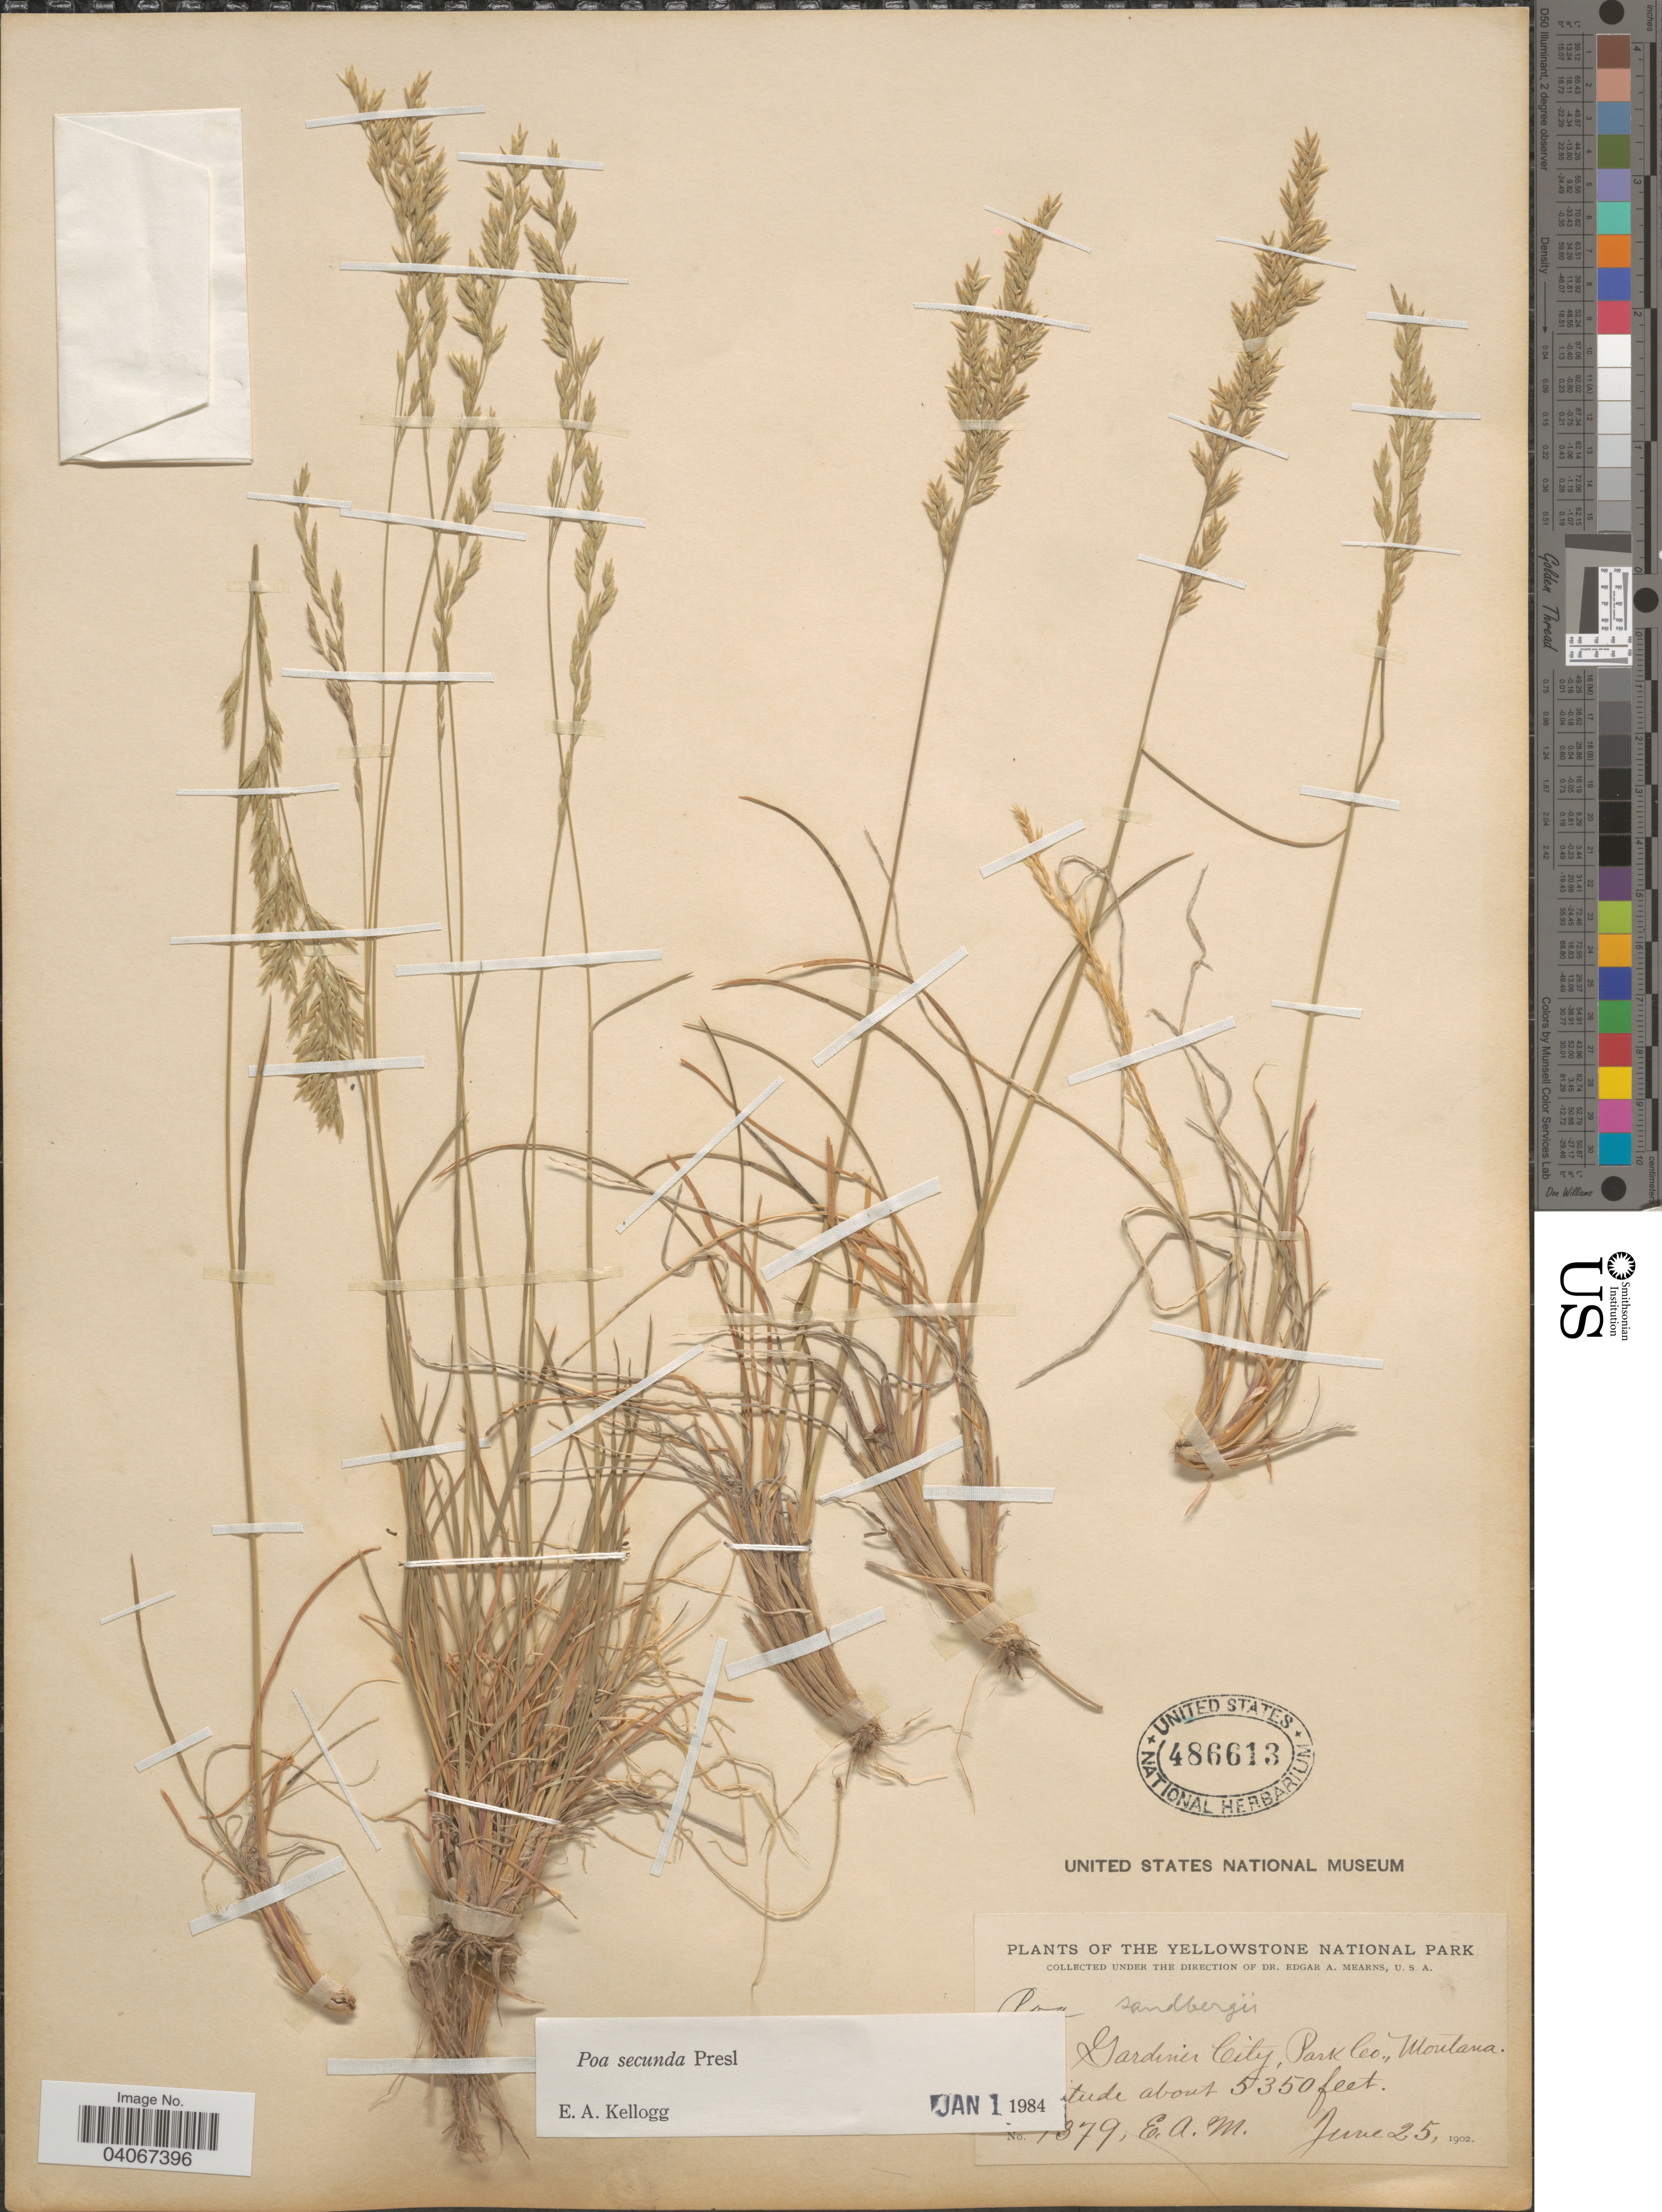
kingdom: Plantae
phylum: Tracheophyta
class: Liliopsida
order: Poales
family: Poaceae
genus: Poa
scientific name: Poa secunda subsp. secunda var. secunda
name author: J. Presl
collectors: E. A. Mearns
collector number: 1379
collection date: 1902-06-25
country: United States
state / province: Montana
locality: Yellowstone National Park. Gardiner City, Park Co.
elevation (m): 1631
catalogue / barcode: US 486613